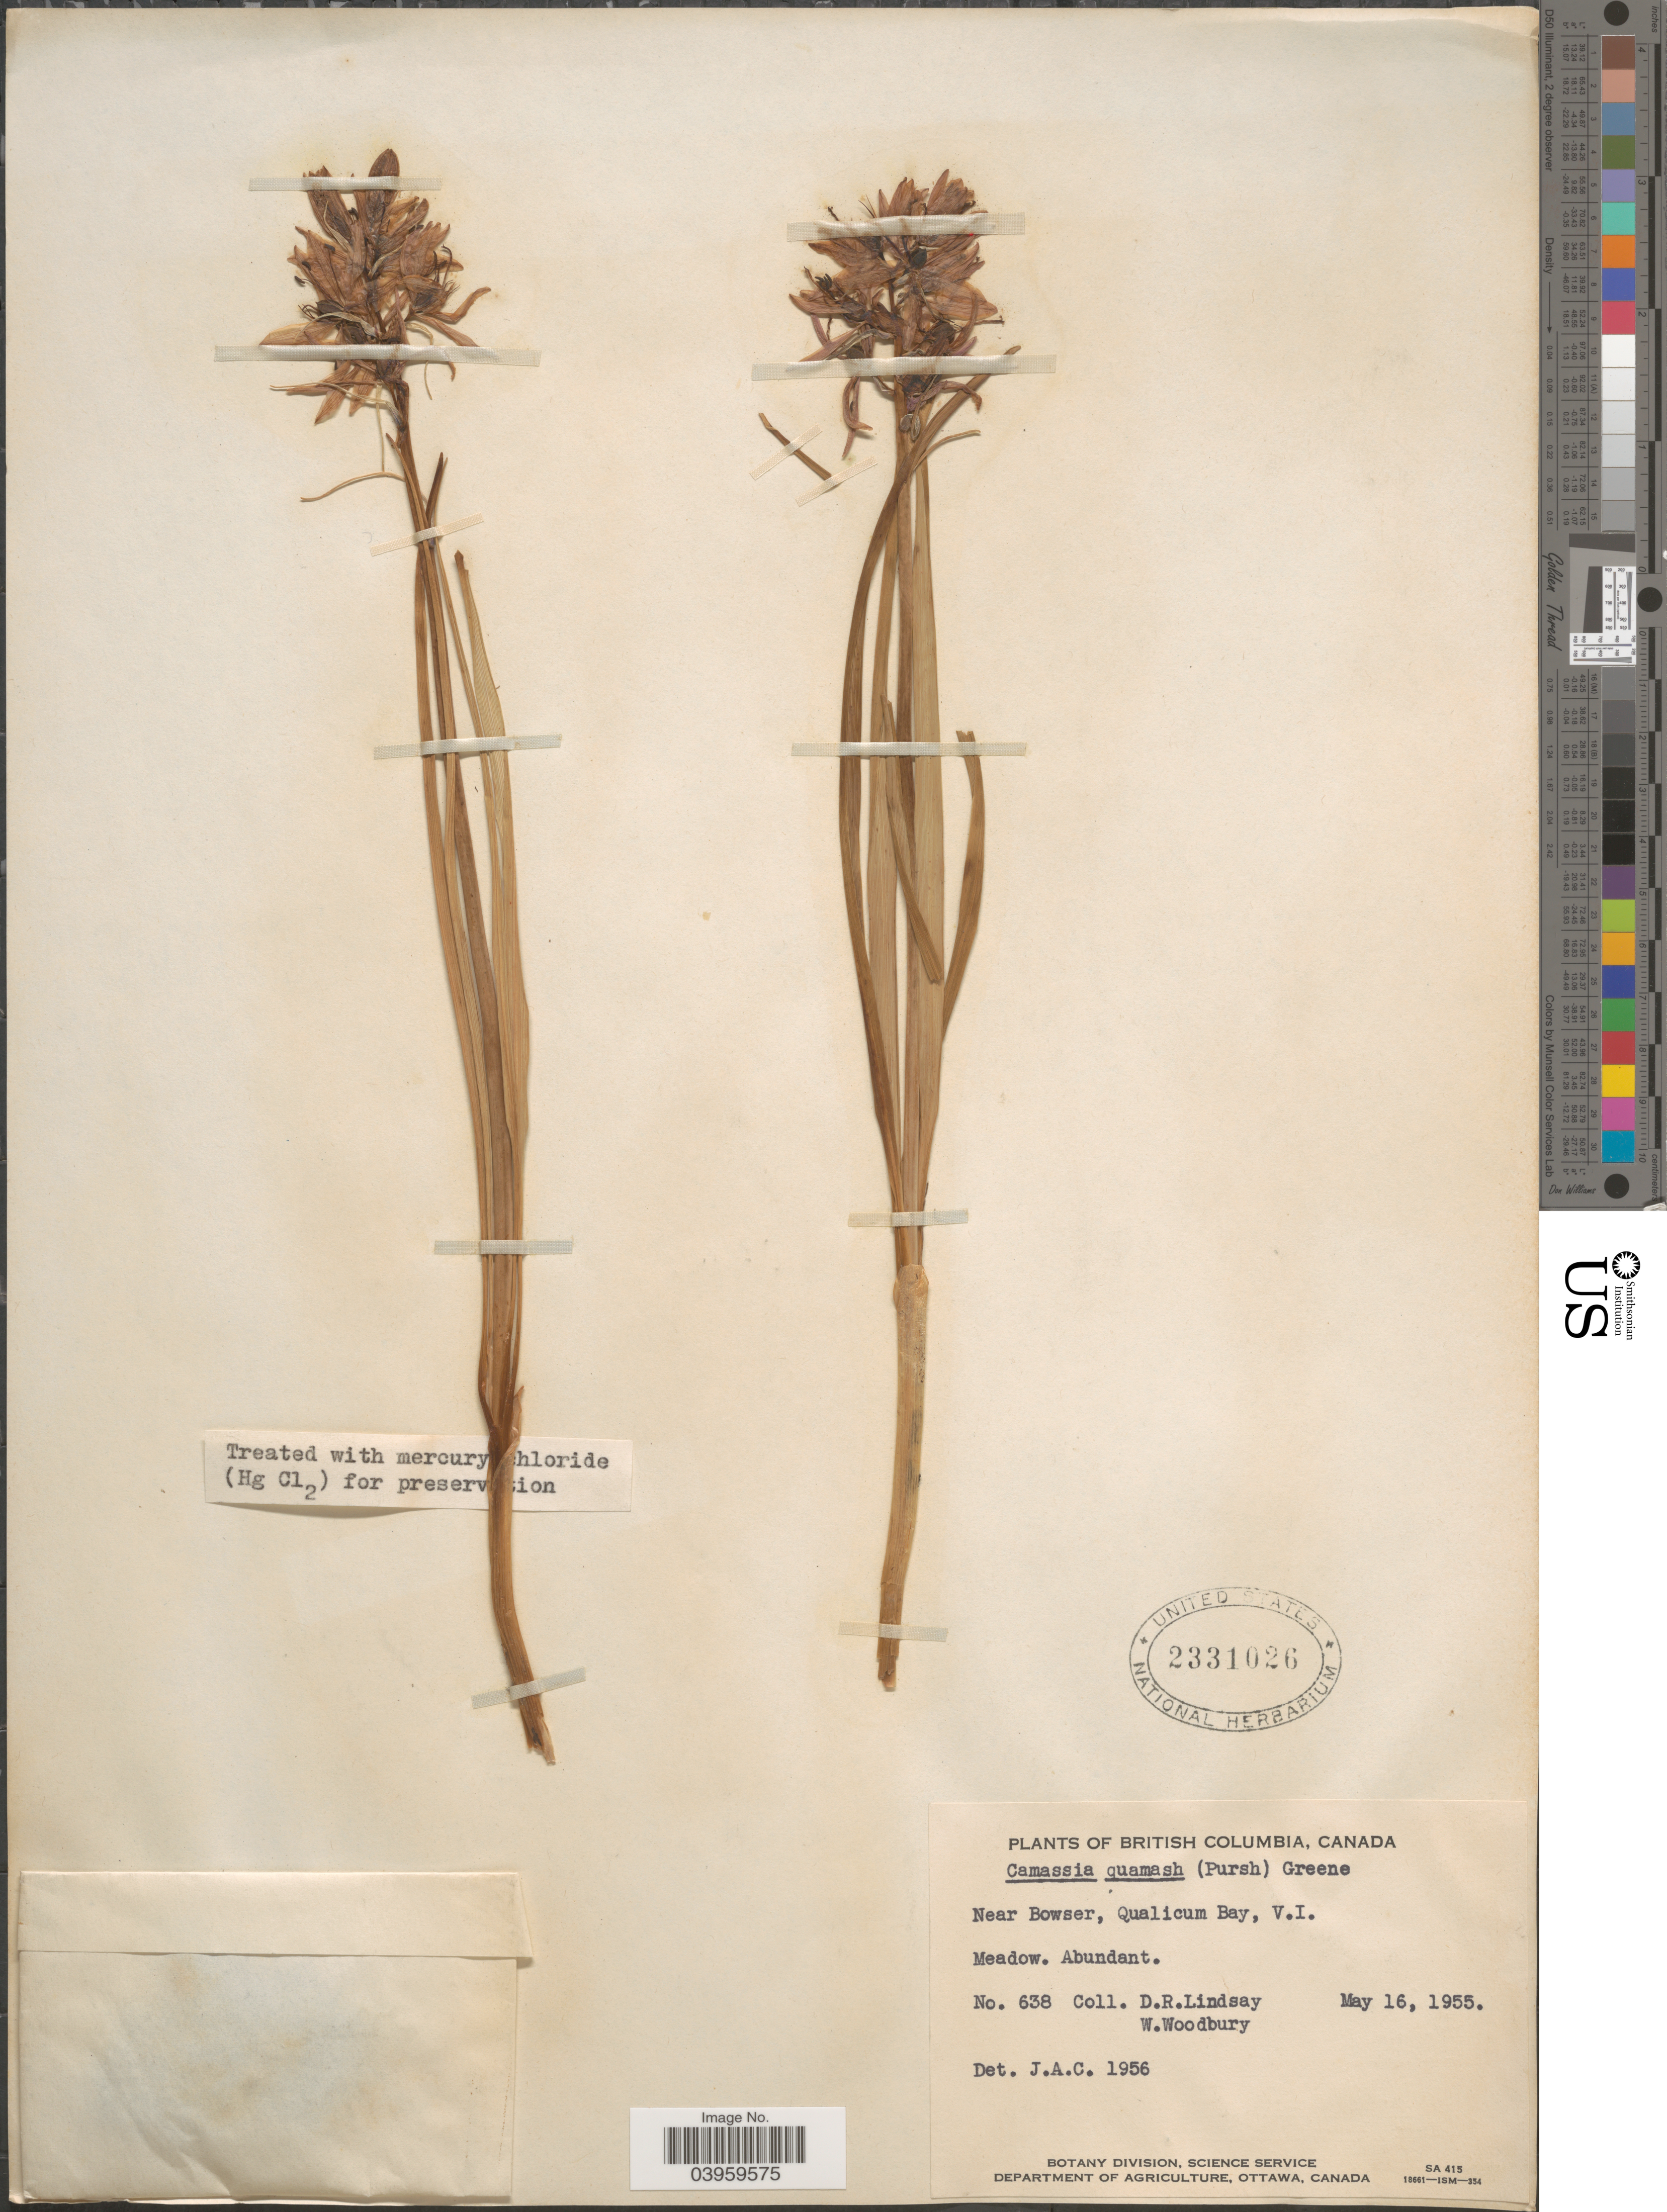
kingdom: Plantae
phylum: Tracheophyta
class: Liliopsida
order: Asparagales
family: Asparagaceae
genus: Camassia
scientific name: Camassia quamash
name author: (Pursh) Greene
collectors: D. Lindsay & W. Woodbury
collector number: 638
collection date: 1955-05-16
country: Canada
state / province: British Columbia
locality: Near Bowser, Qualicum Bay, V.I.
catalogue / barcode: US 2331026